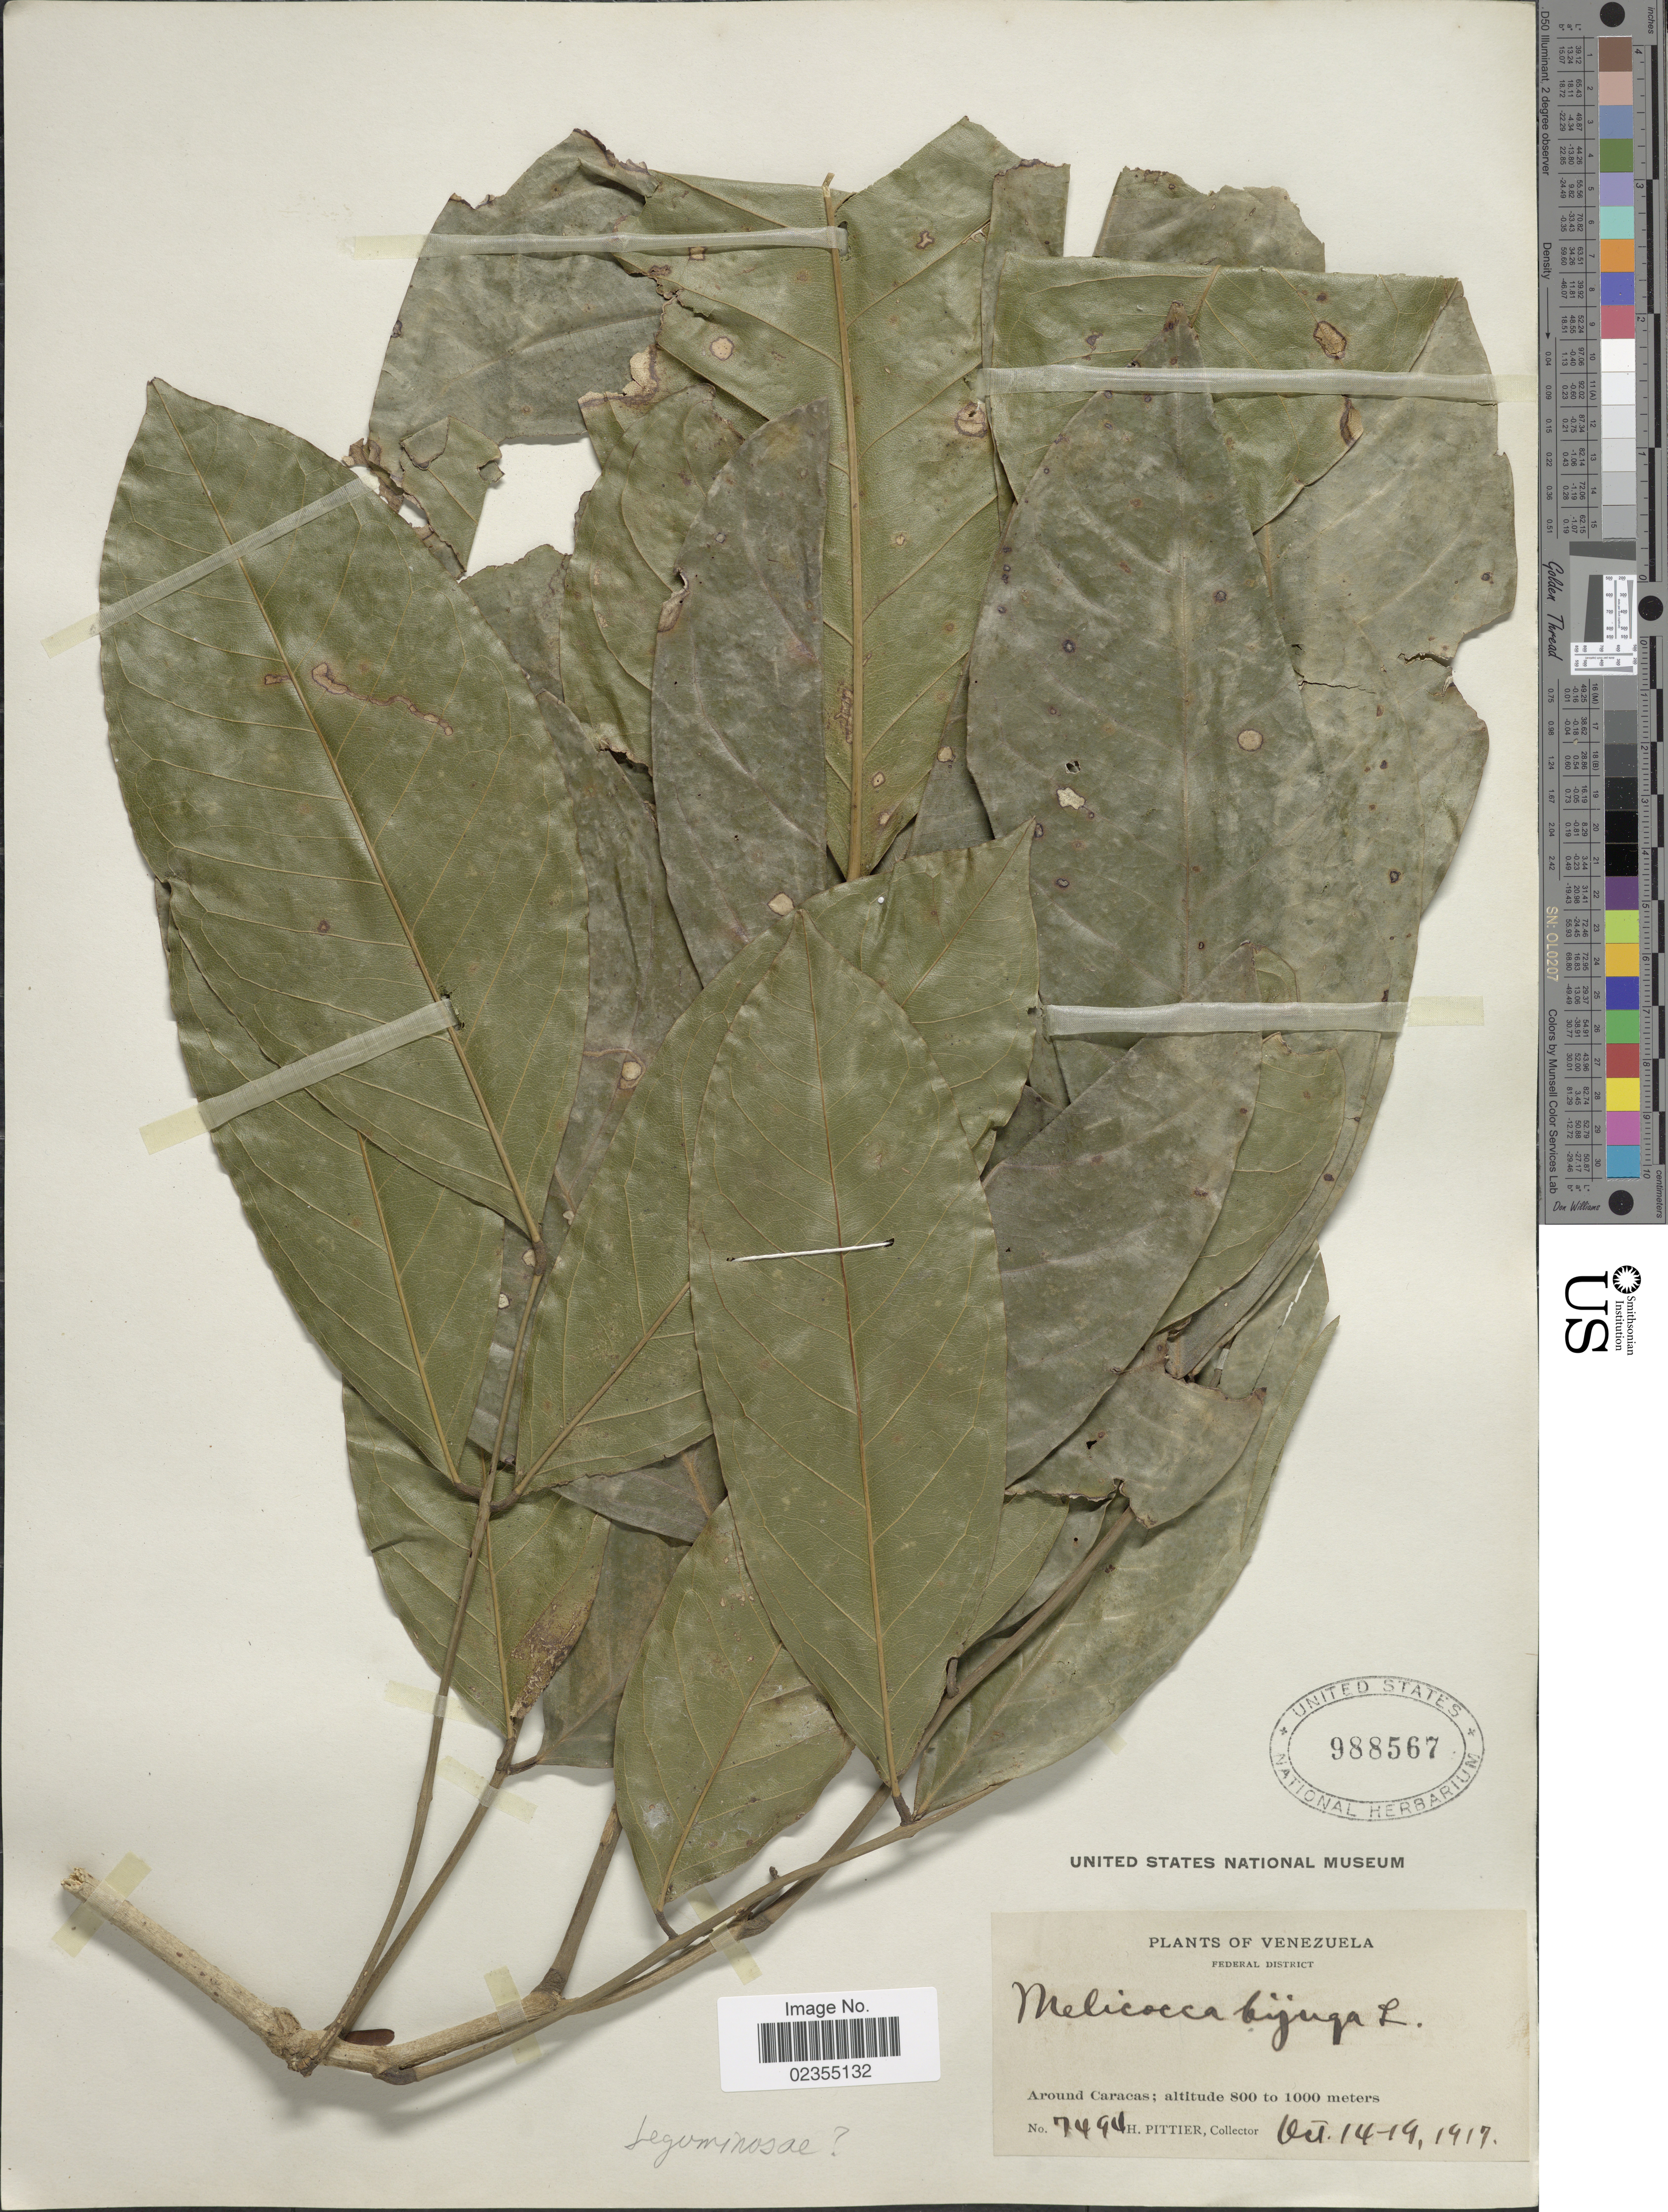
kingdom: Plantae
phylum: Tracheophyta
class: Magnoliopsida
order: Fabales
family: Fabaceae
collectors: H. F. Pittier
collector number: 7494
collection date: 1917-10-14/1917-10-19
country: Venezuela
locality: Federal District, Around Caracas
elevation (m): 800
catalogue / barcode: US 988567